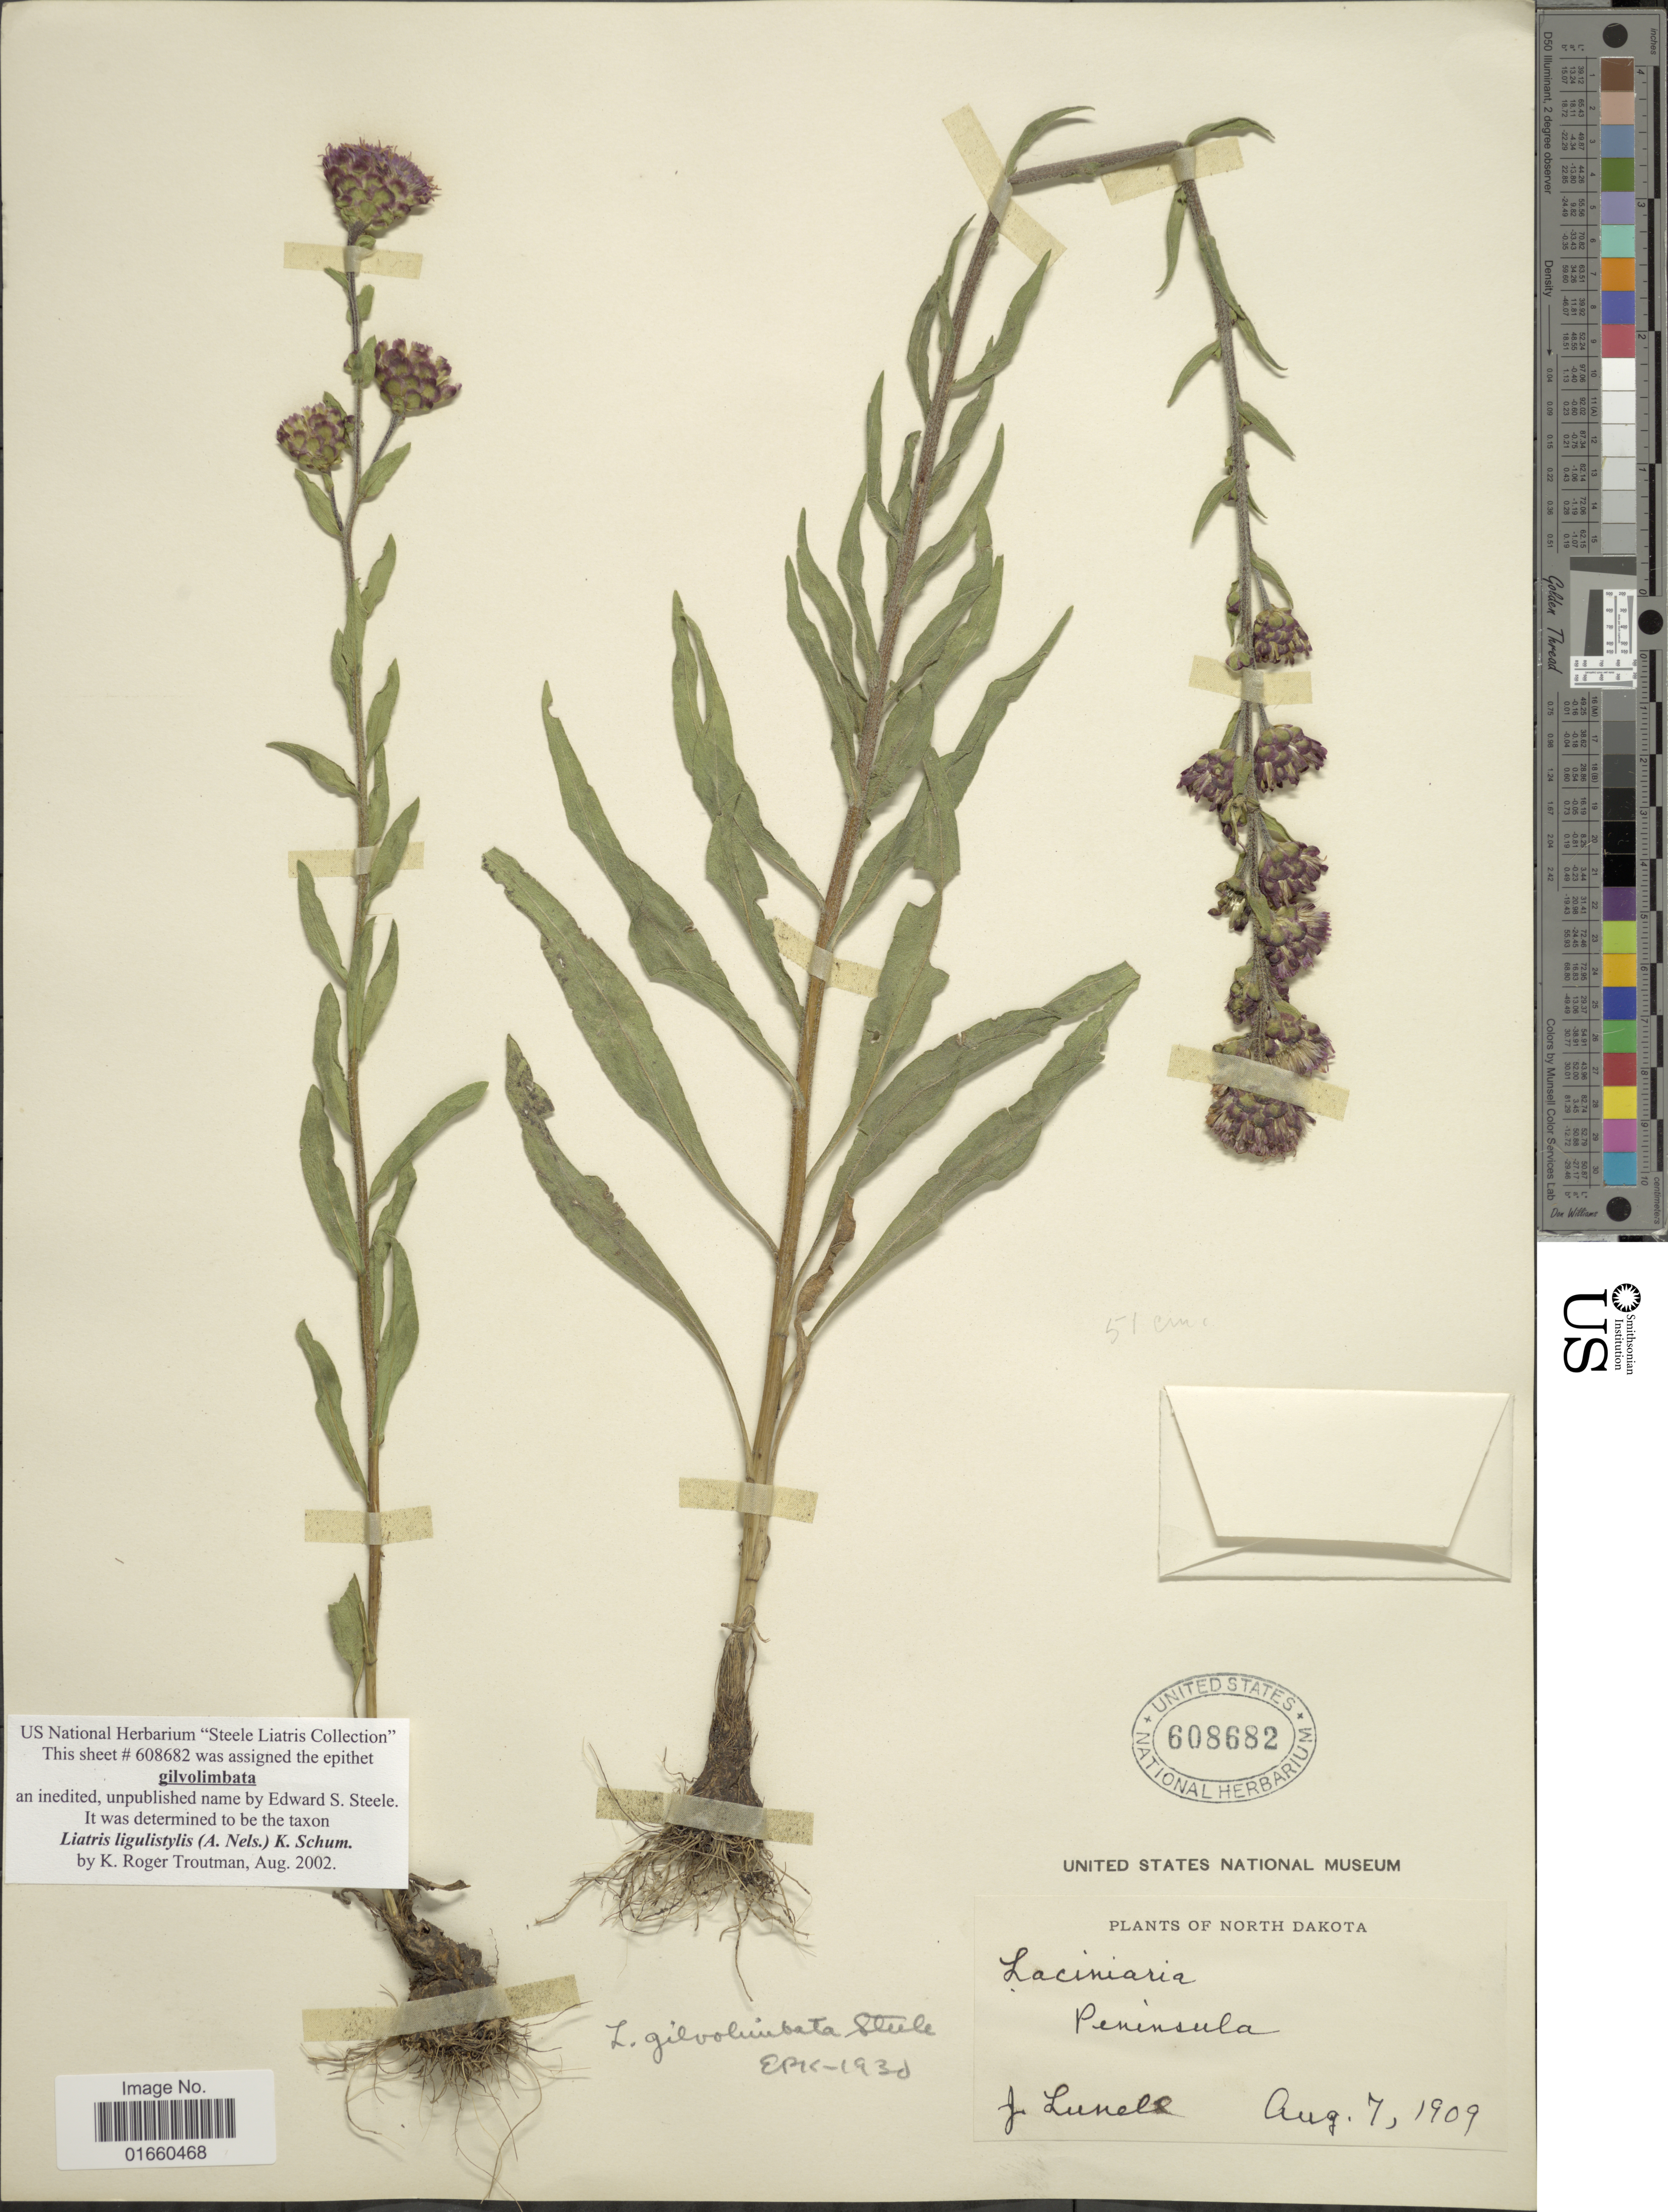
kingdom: Plantae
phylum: Tracheophyta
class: Magnoliopsida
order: Asterales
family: Asteraceae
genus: Liatris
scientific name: Liatris ligulistylis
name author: (A. Nelson) K. Schum.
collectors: J. Lunell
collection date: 1909-08-07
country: United States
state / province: North Dakota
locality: Peninsula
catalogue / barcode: US 608682